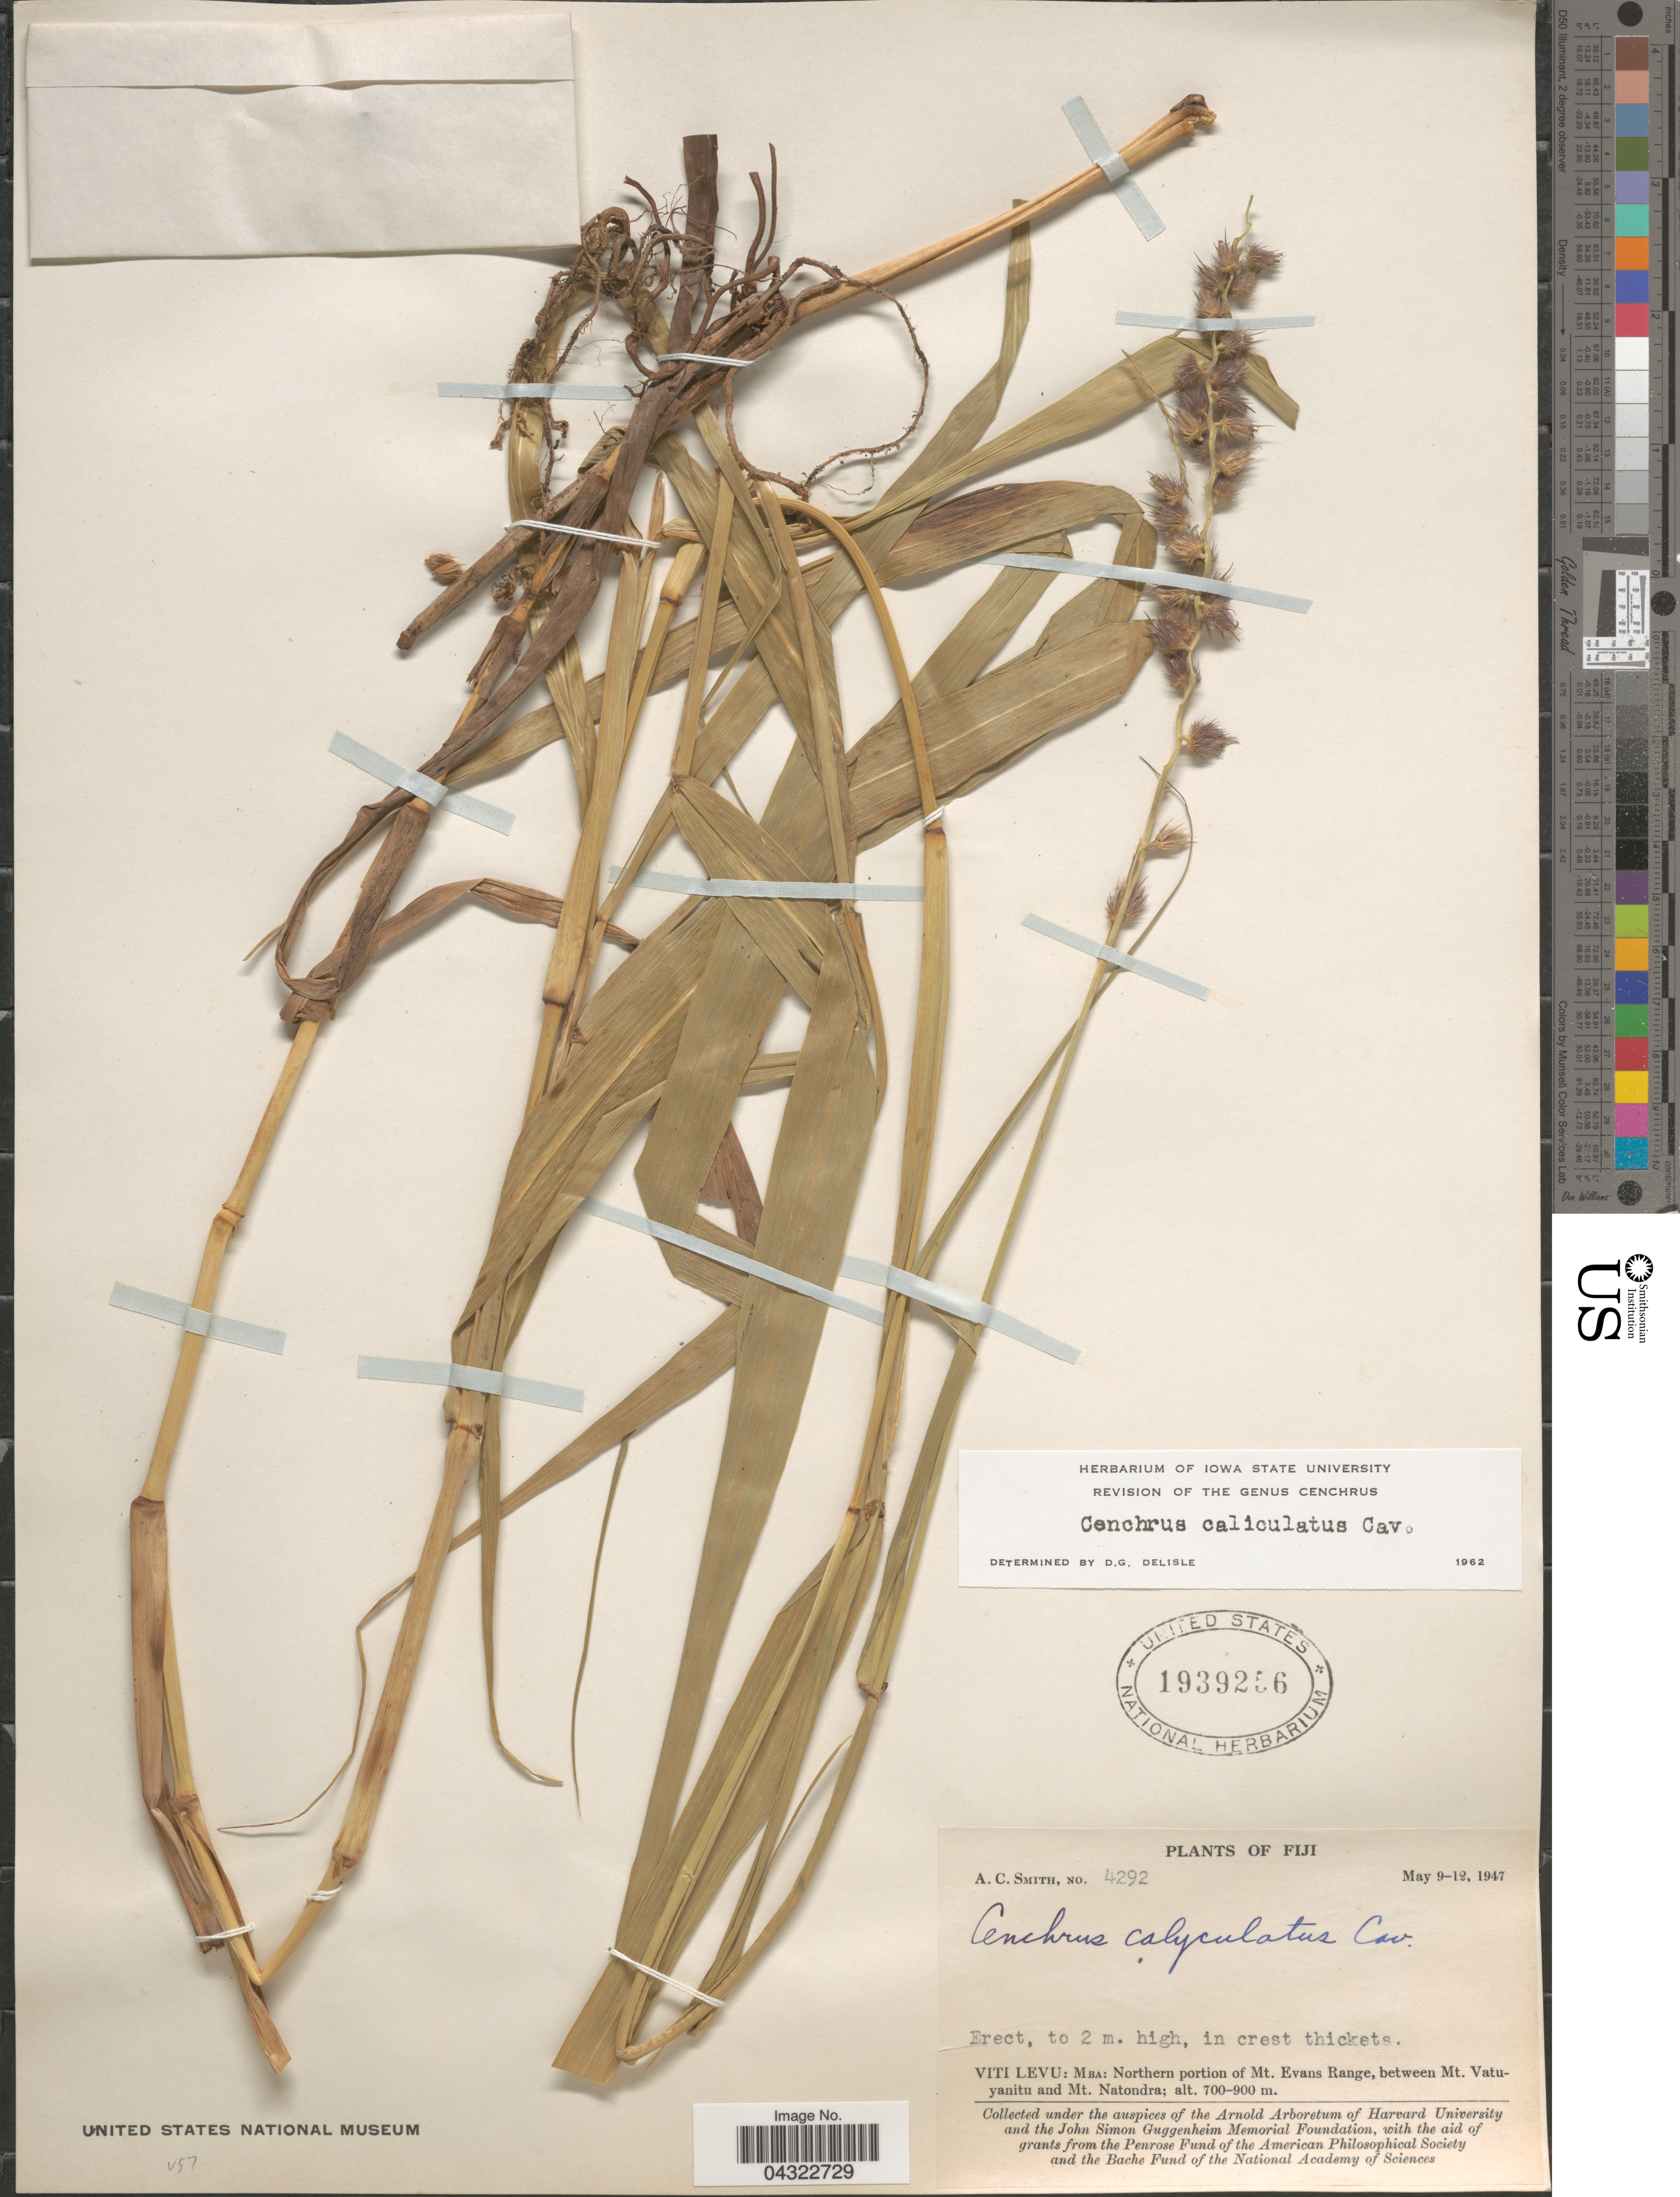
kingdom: Plantae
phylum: Tracheophyta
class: Liliopsida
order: Poales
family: Poaceae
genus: Cenchrus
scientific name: Cenchrus caliculatus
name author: Cav.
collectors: A. C. Smith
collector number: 4292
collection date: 1947-05-09/1947-05-12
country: Fiji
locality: Viti Levu: Mba: Northern portion of Mt. Evans Range, between Mt. Vatu-yanitu and Mt. Natondra.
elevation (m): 700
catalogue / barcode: US 1939256